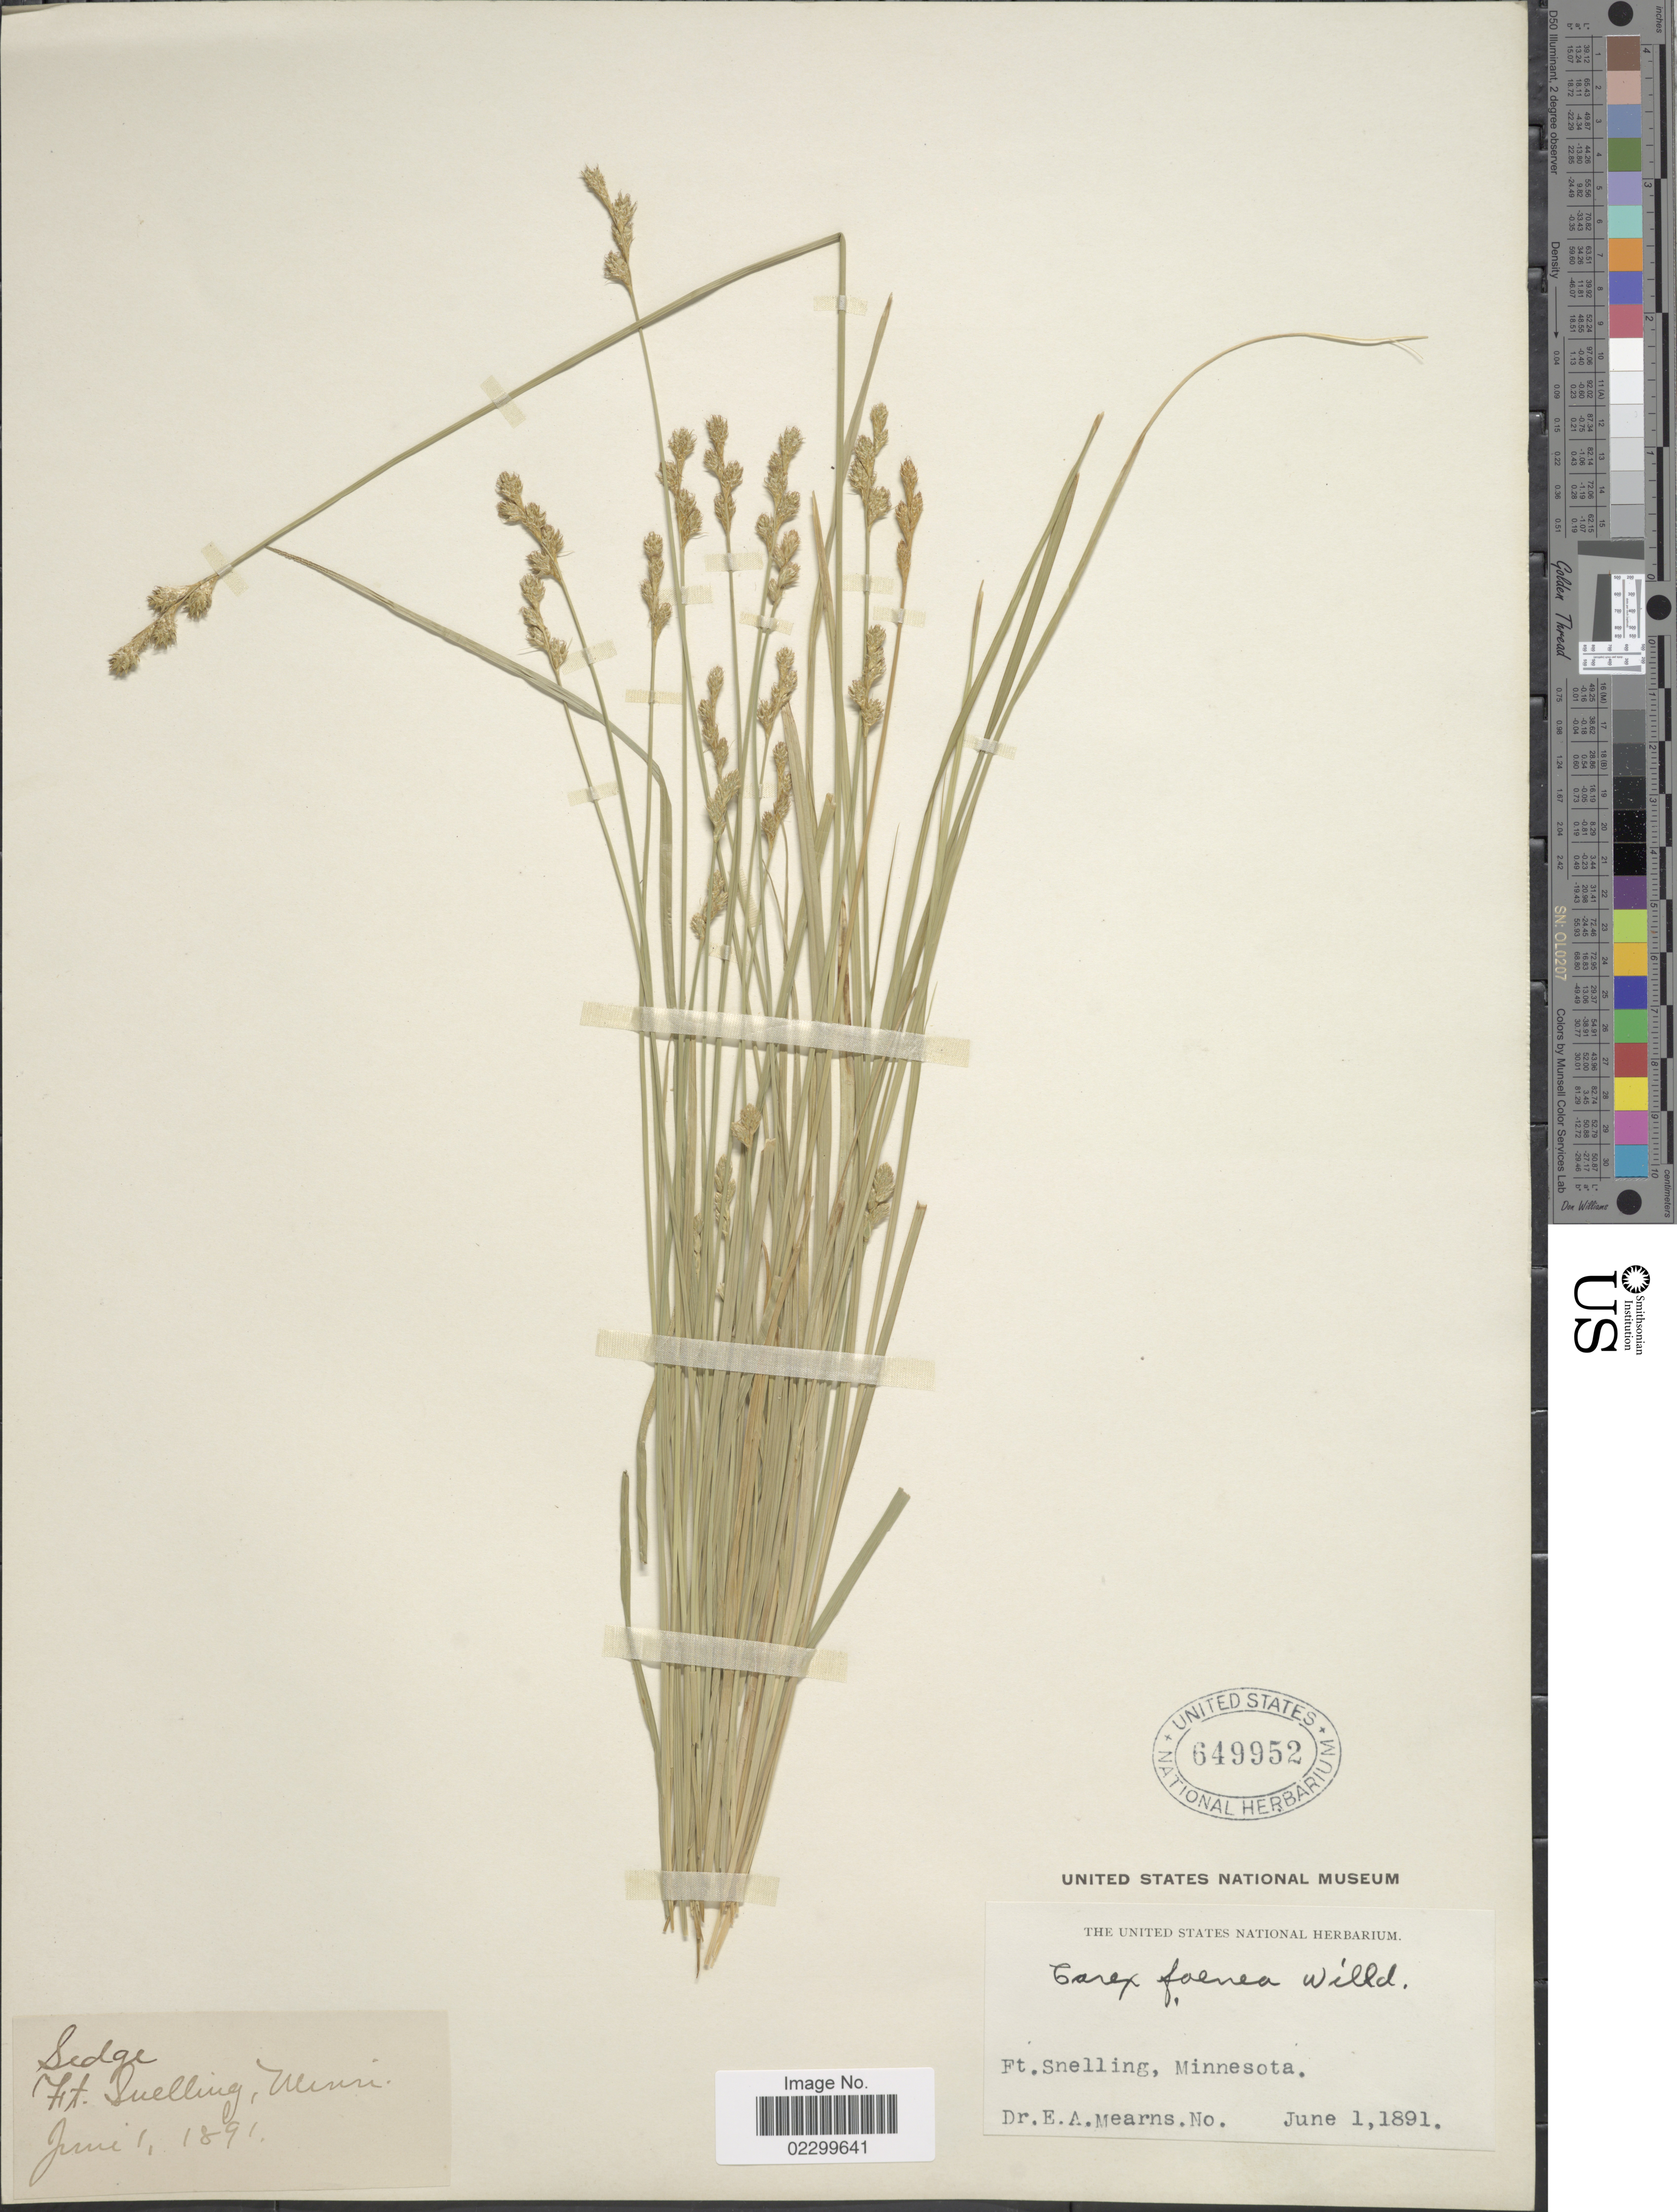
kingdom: Plantae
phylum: Tracheophyta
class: Liliopsida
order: Poales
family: Cyperaceae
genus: Carex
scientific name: Carex argyrantha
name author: Tuck. ex Boott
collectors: E. A. Mearns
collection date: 1891-06-01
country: United States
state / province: Minnesota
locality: Ft. Snelling,.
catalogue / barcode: US 649952